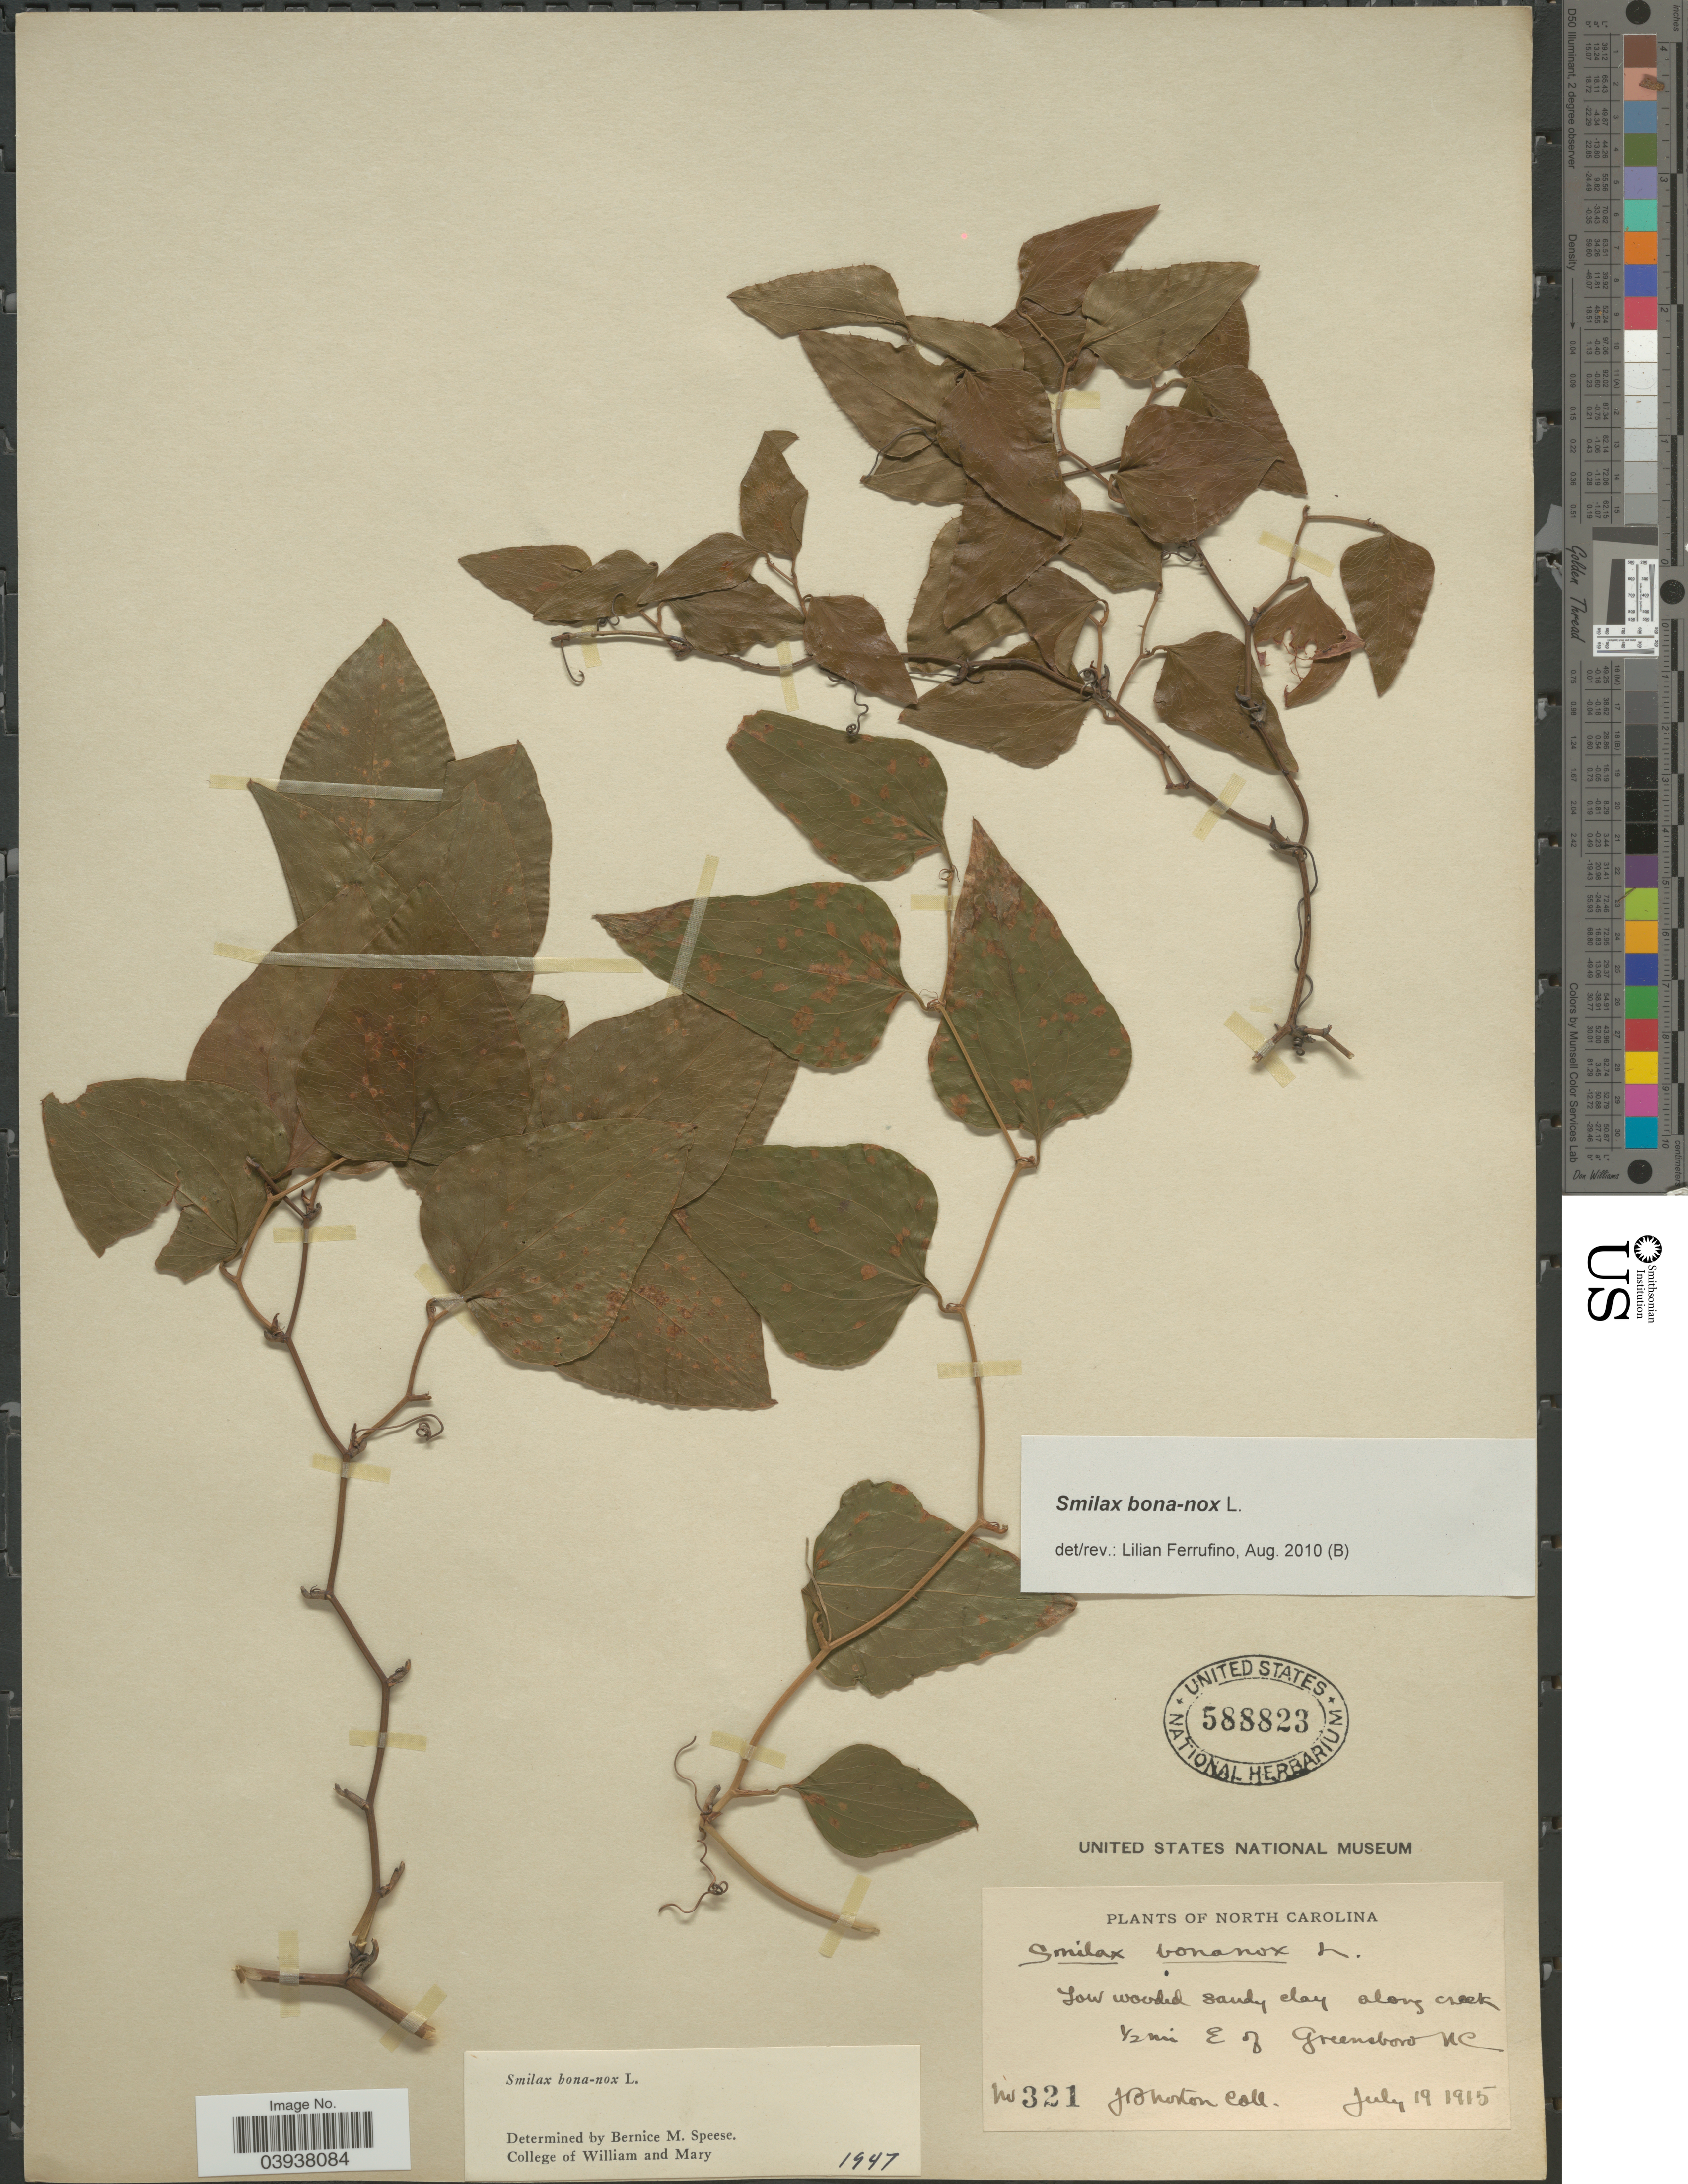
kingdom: Plantae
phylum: Tracheophyta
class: Liliopsida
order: Liliales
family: Smilacaceae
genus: Smilax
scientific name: Smilax bona-nox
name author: L.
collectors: J. B. Norton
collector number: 321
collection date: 1915-07-19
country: United States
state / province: North Carolina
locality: Low wooded sandy clay along creek 1/2 mi E of Greensboro NC.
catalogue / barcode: US 588823